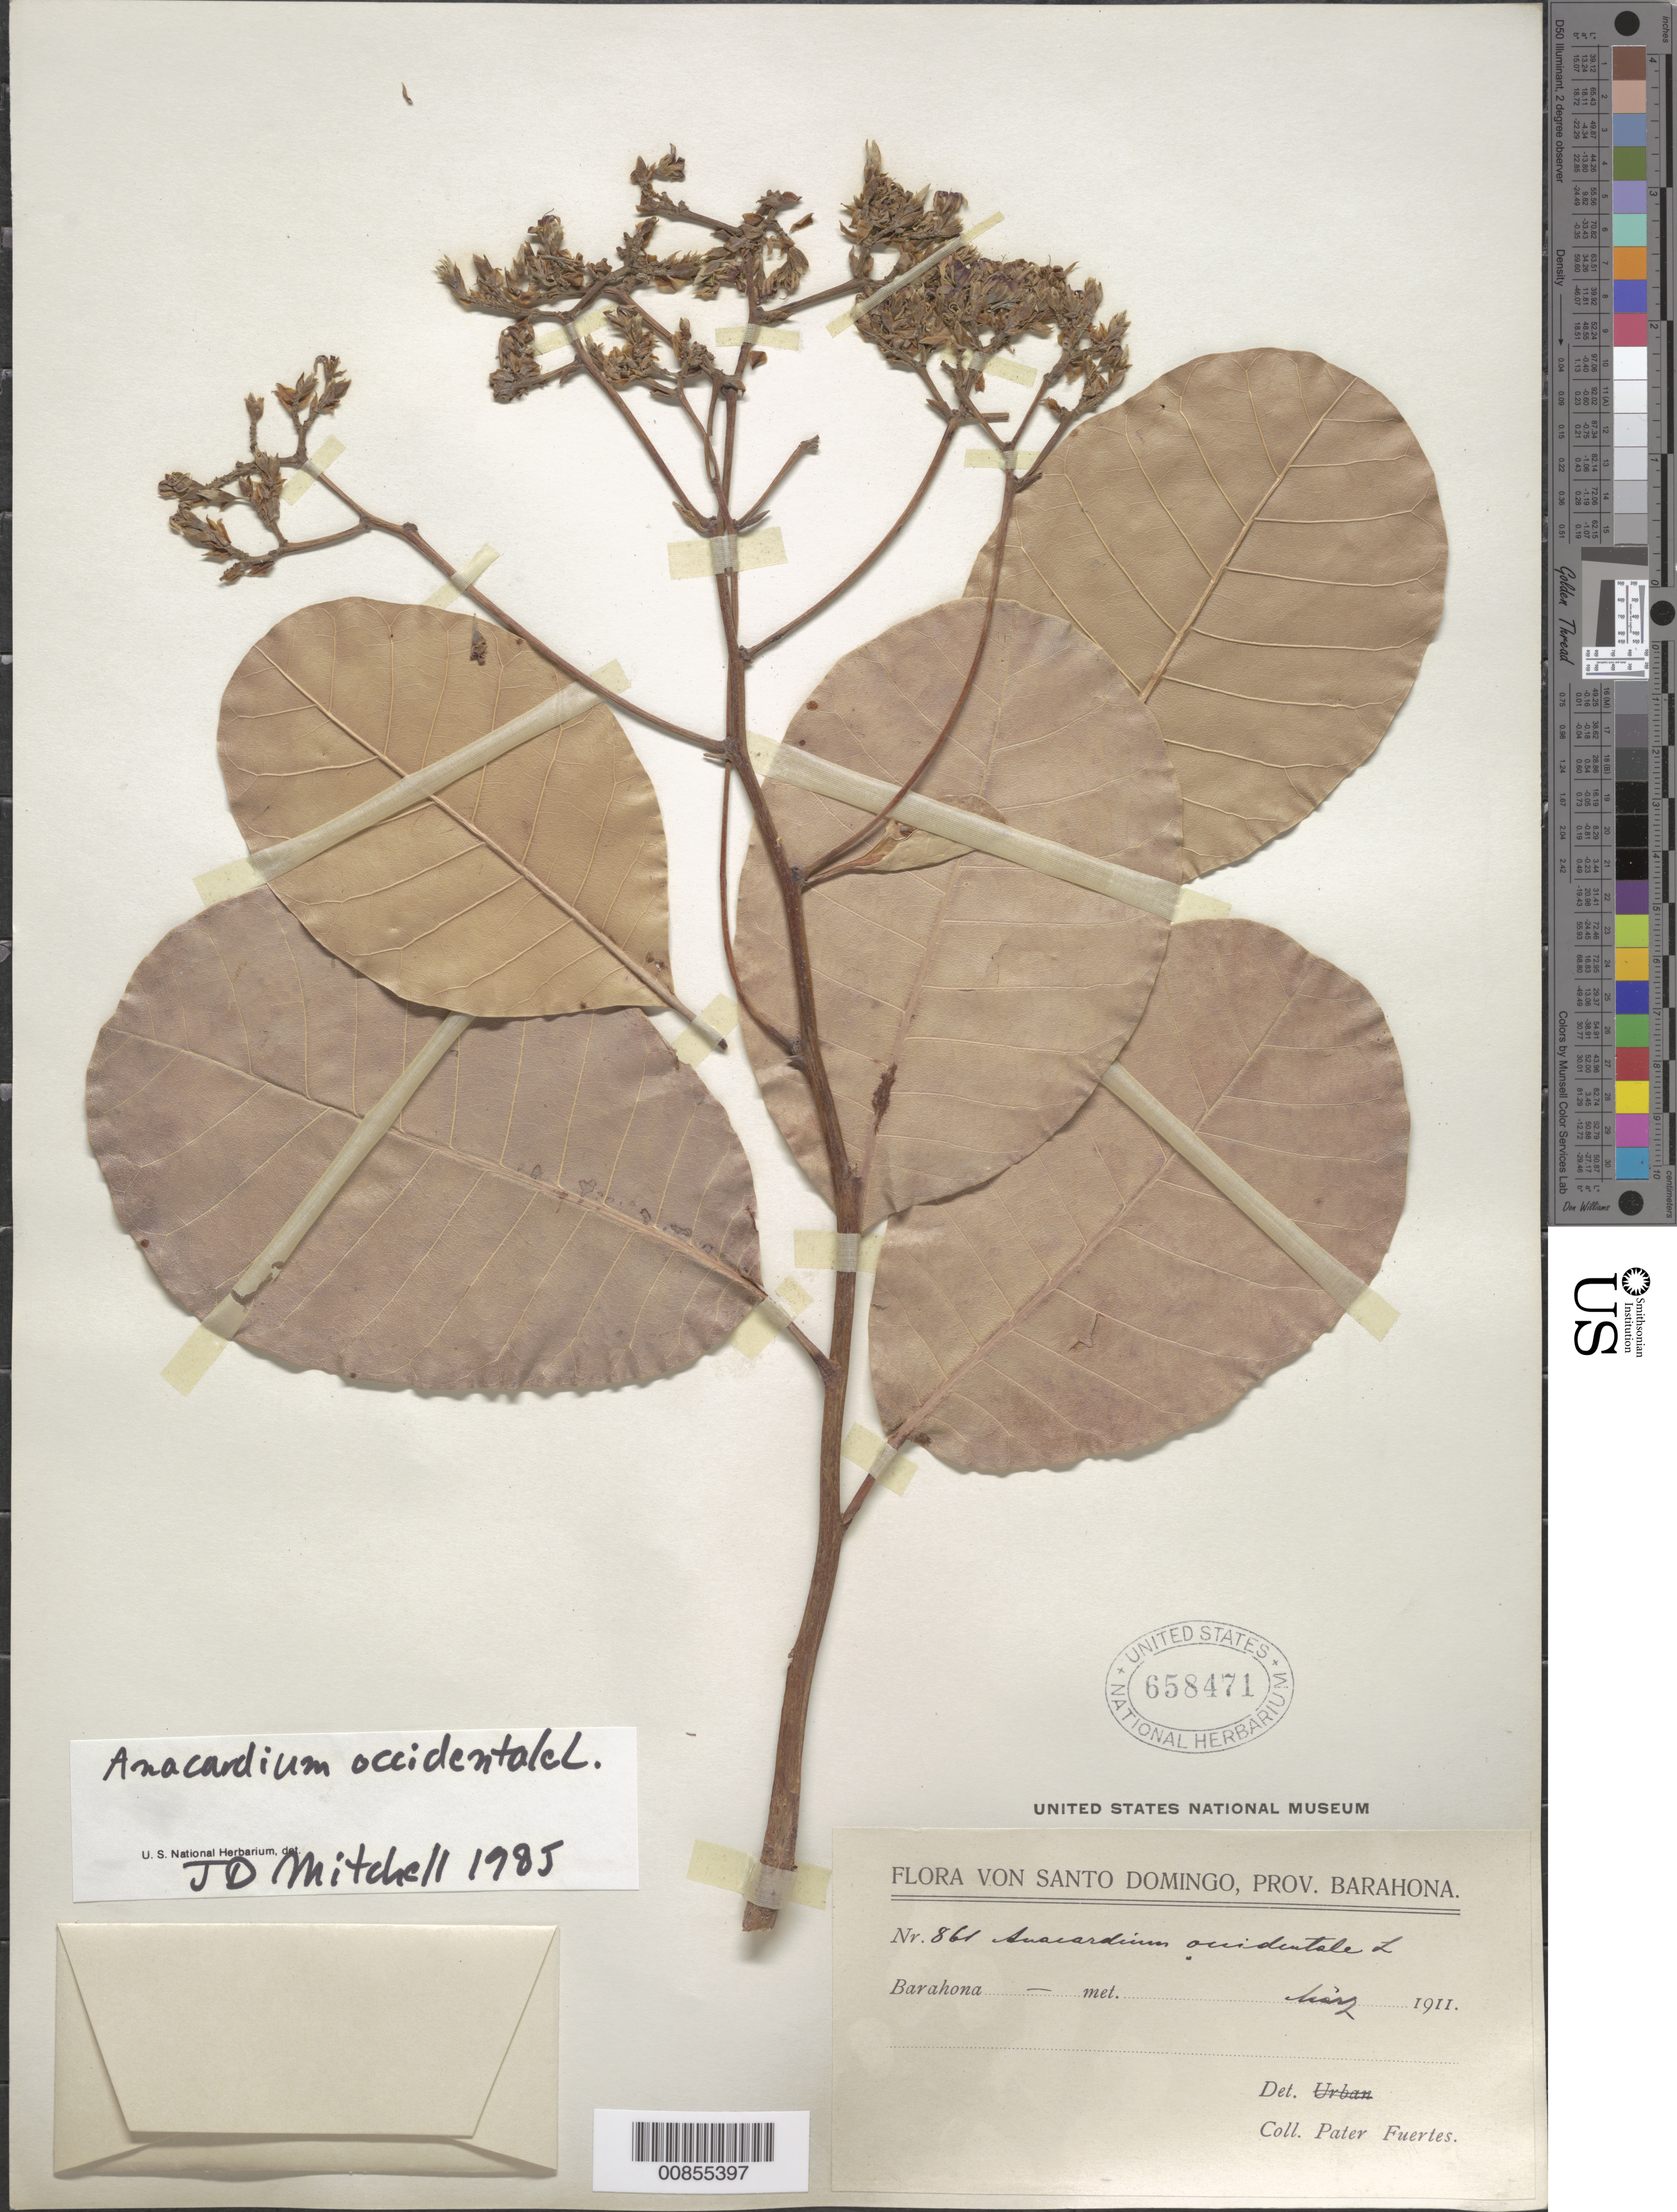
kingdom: Plantae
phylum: Tracheophyta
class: Magnoliopsida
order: Sapindales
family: Anacardiaceae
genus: Anacardium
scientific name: Anacardium occidentale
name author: L.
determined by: Mitchell, John D.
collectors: M. D. Fuertes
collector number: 861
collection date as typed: Mar 1911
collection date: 1911-03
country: Dominican Republic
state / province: Barahona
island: Hispaniola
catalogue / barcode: US 658471